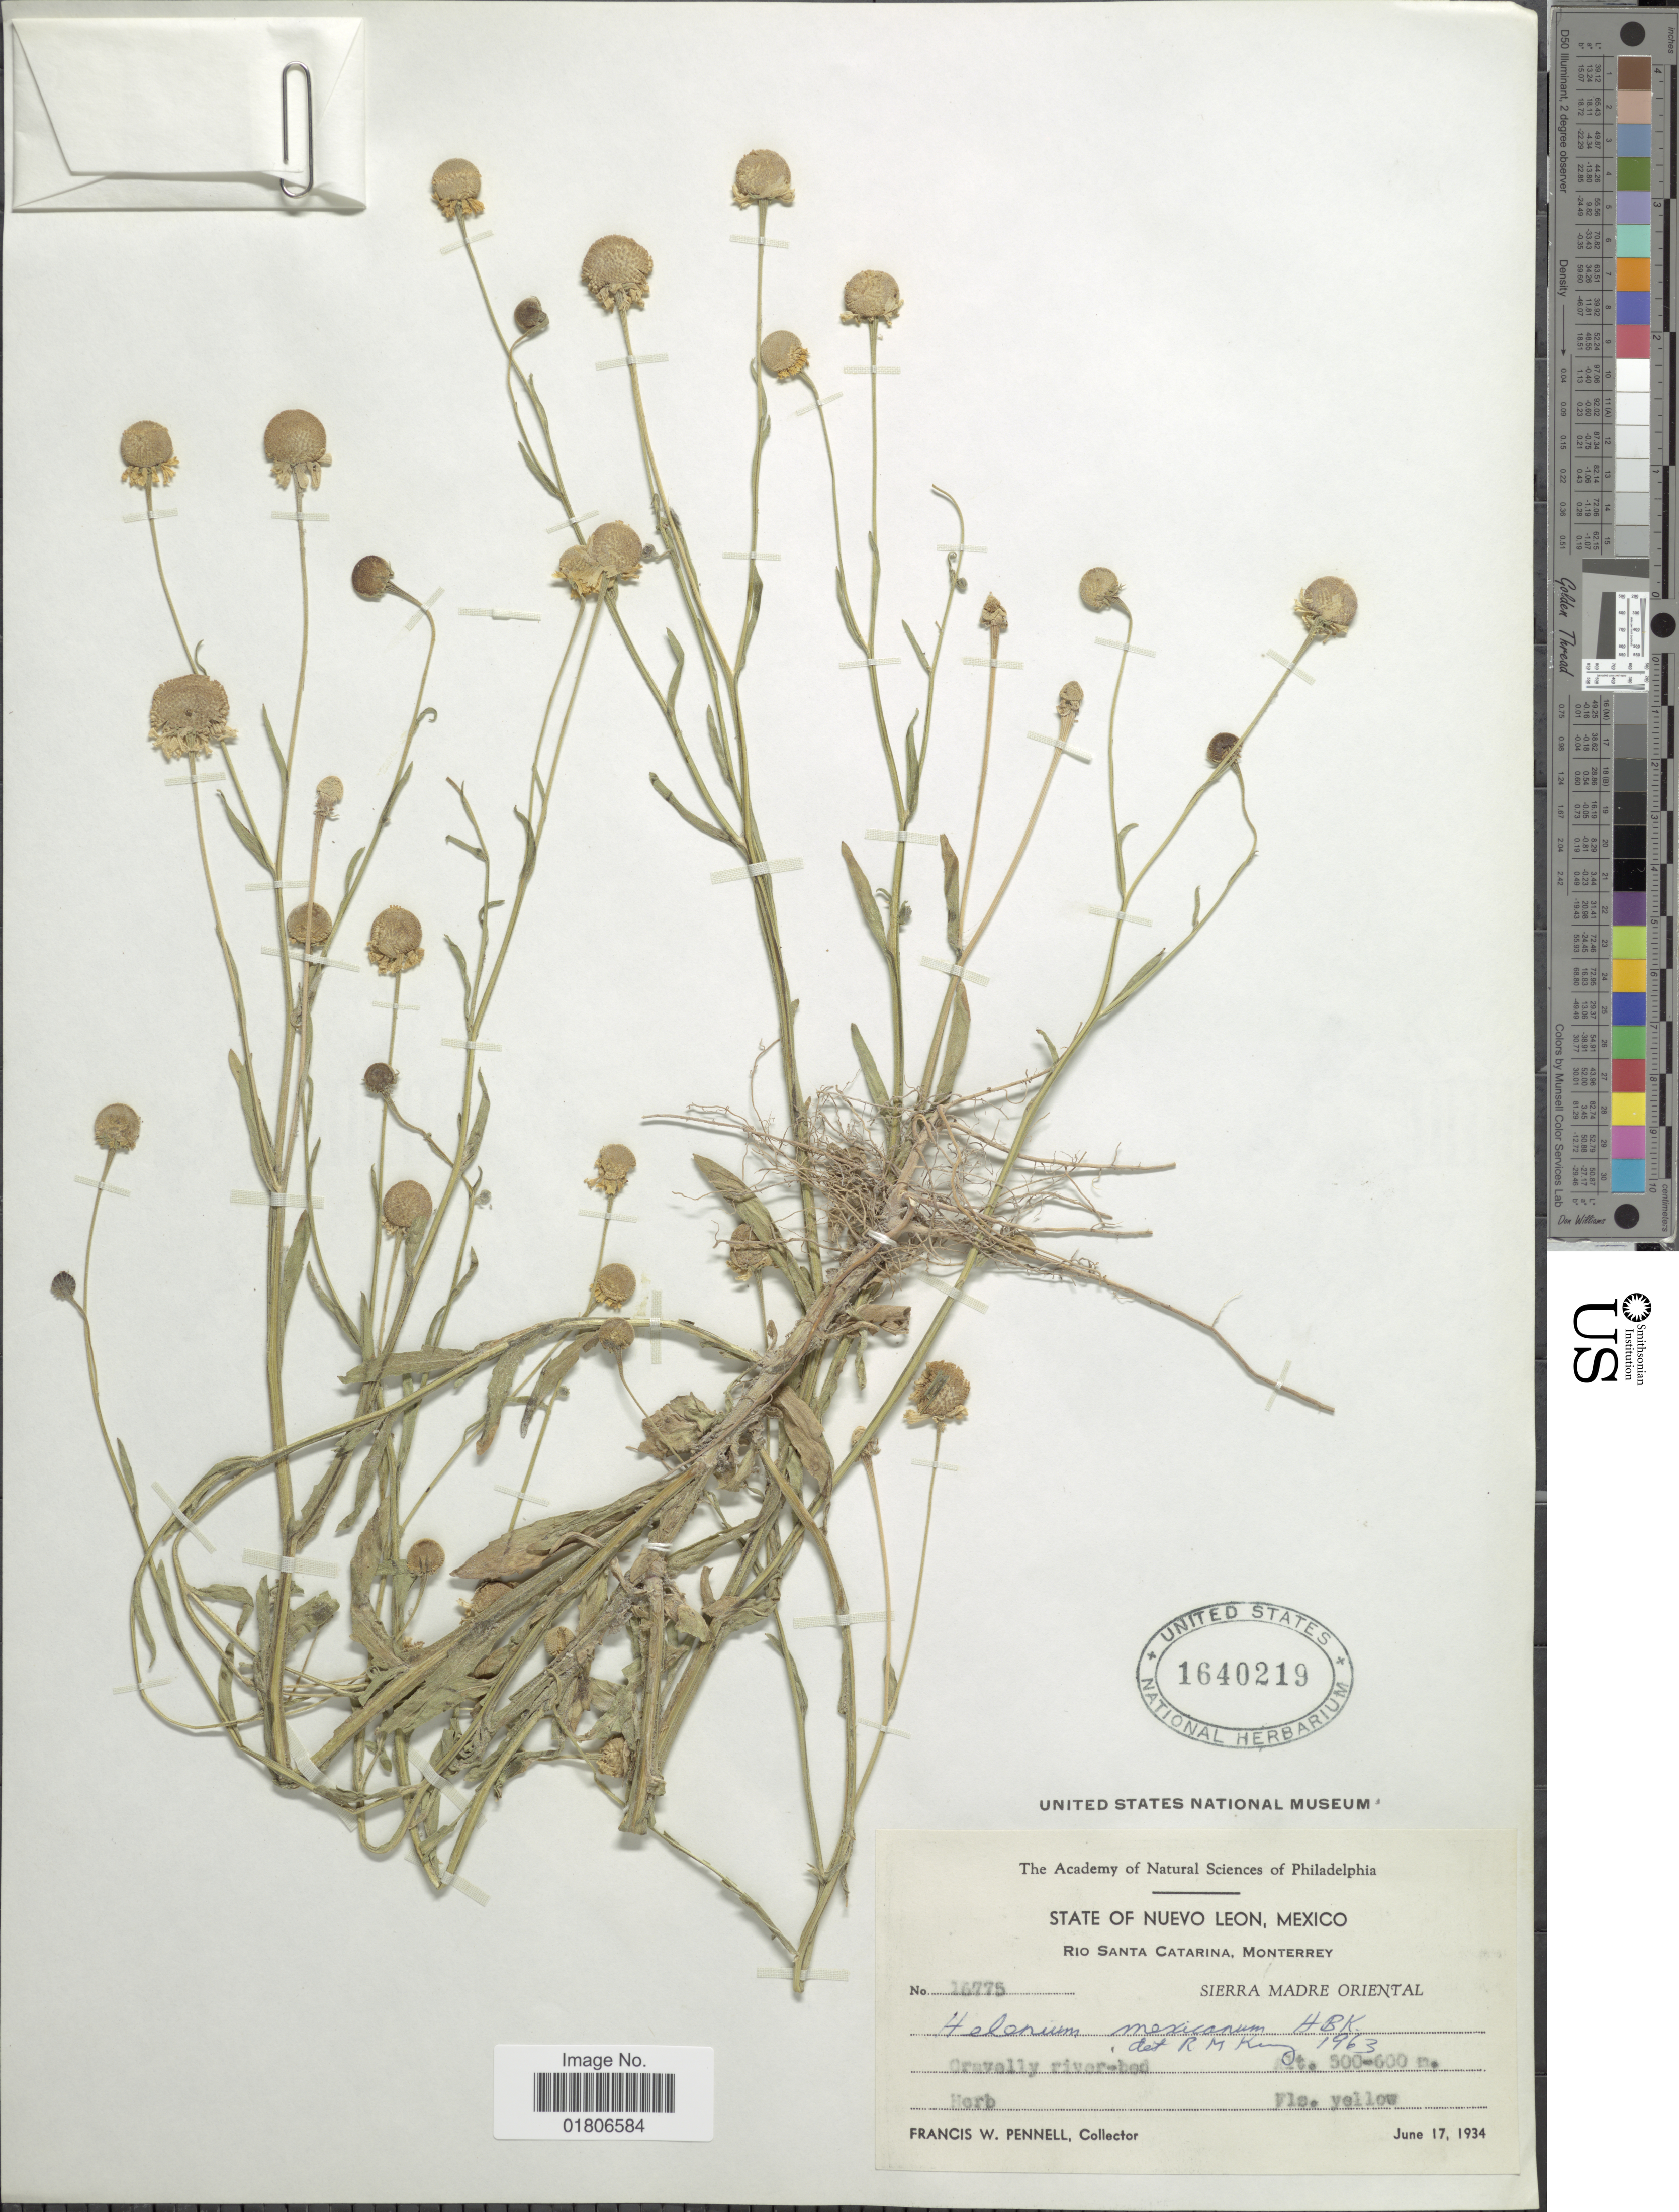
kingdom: Plantae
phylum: Tracheophyta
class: Magnoliopsida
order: Asterales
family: Asteraceae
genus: Helenium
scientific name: Helenium mexicanum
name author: Kunth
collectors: F. W. Pennell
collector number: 16775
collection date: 1934-06-17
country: Mexico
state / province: Nuevo León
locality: Rio Santa Catarina, Monterrey. Sierra Madre Oriental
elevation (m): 500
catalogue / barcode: US 1640219